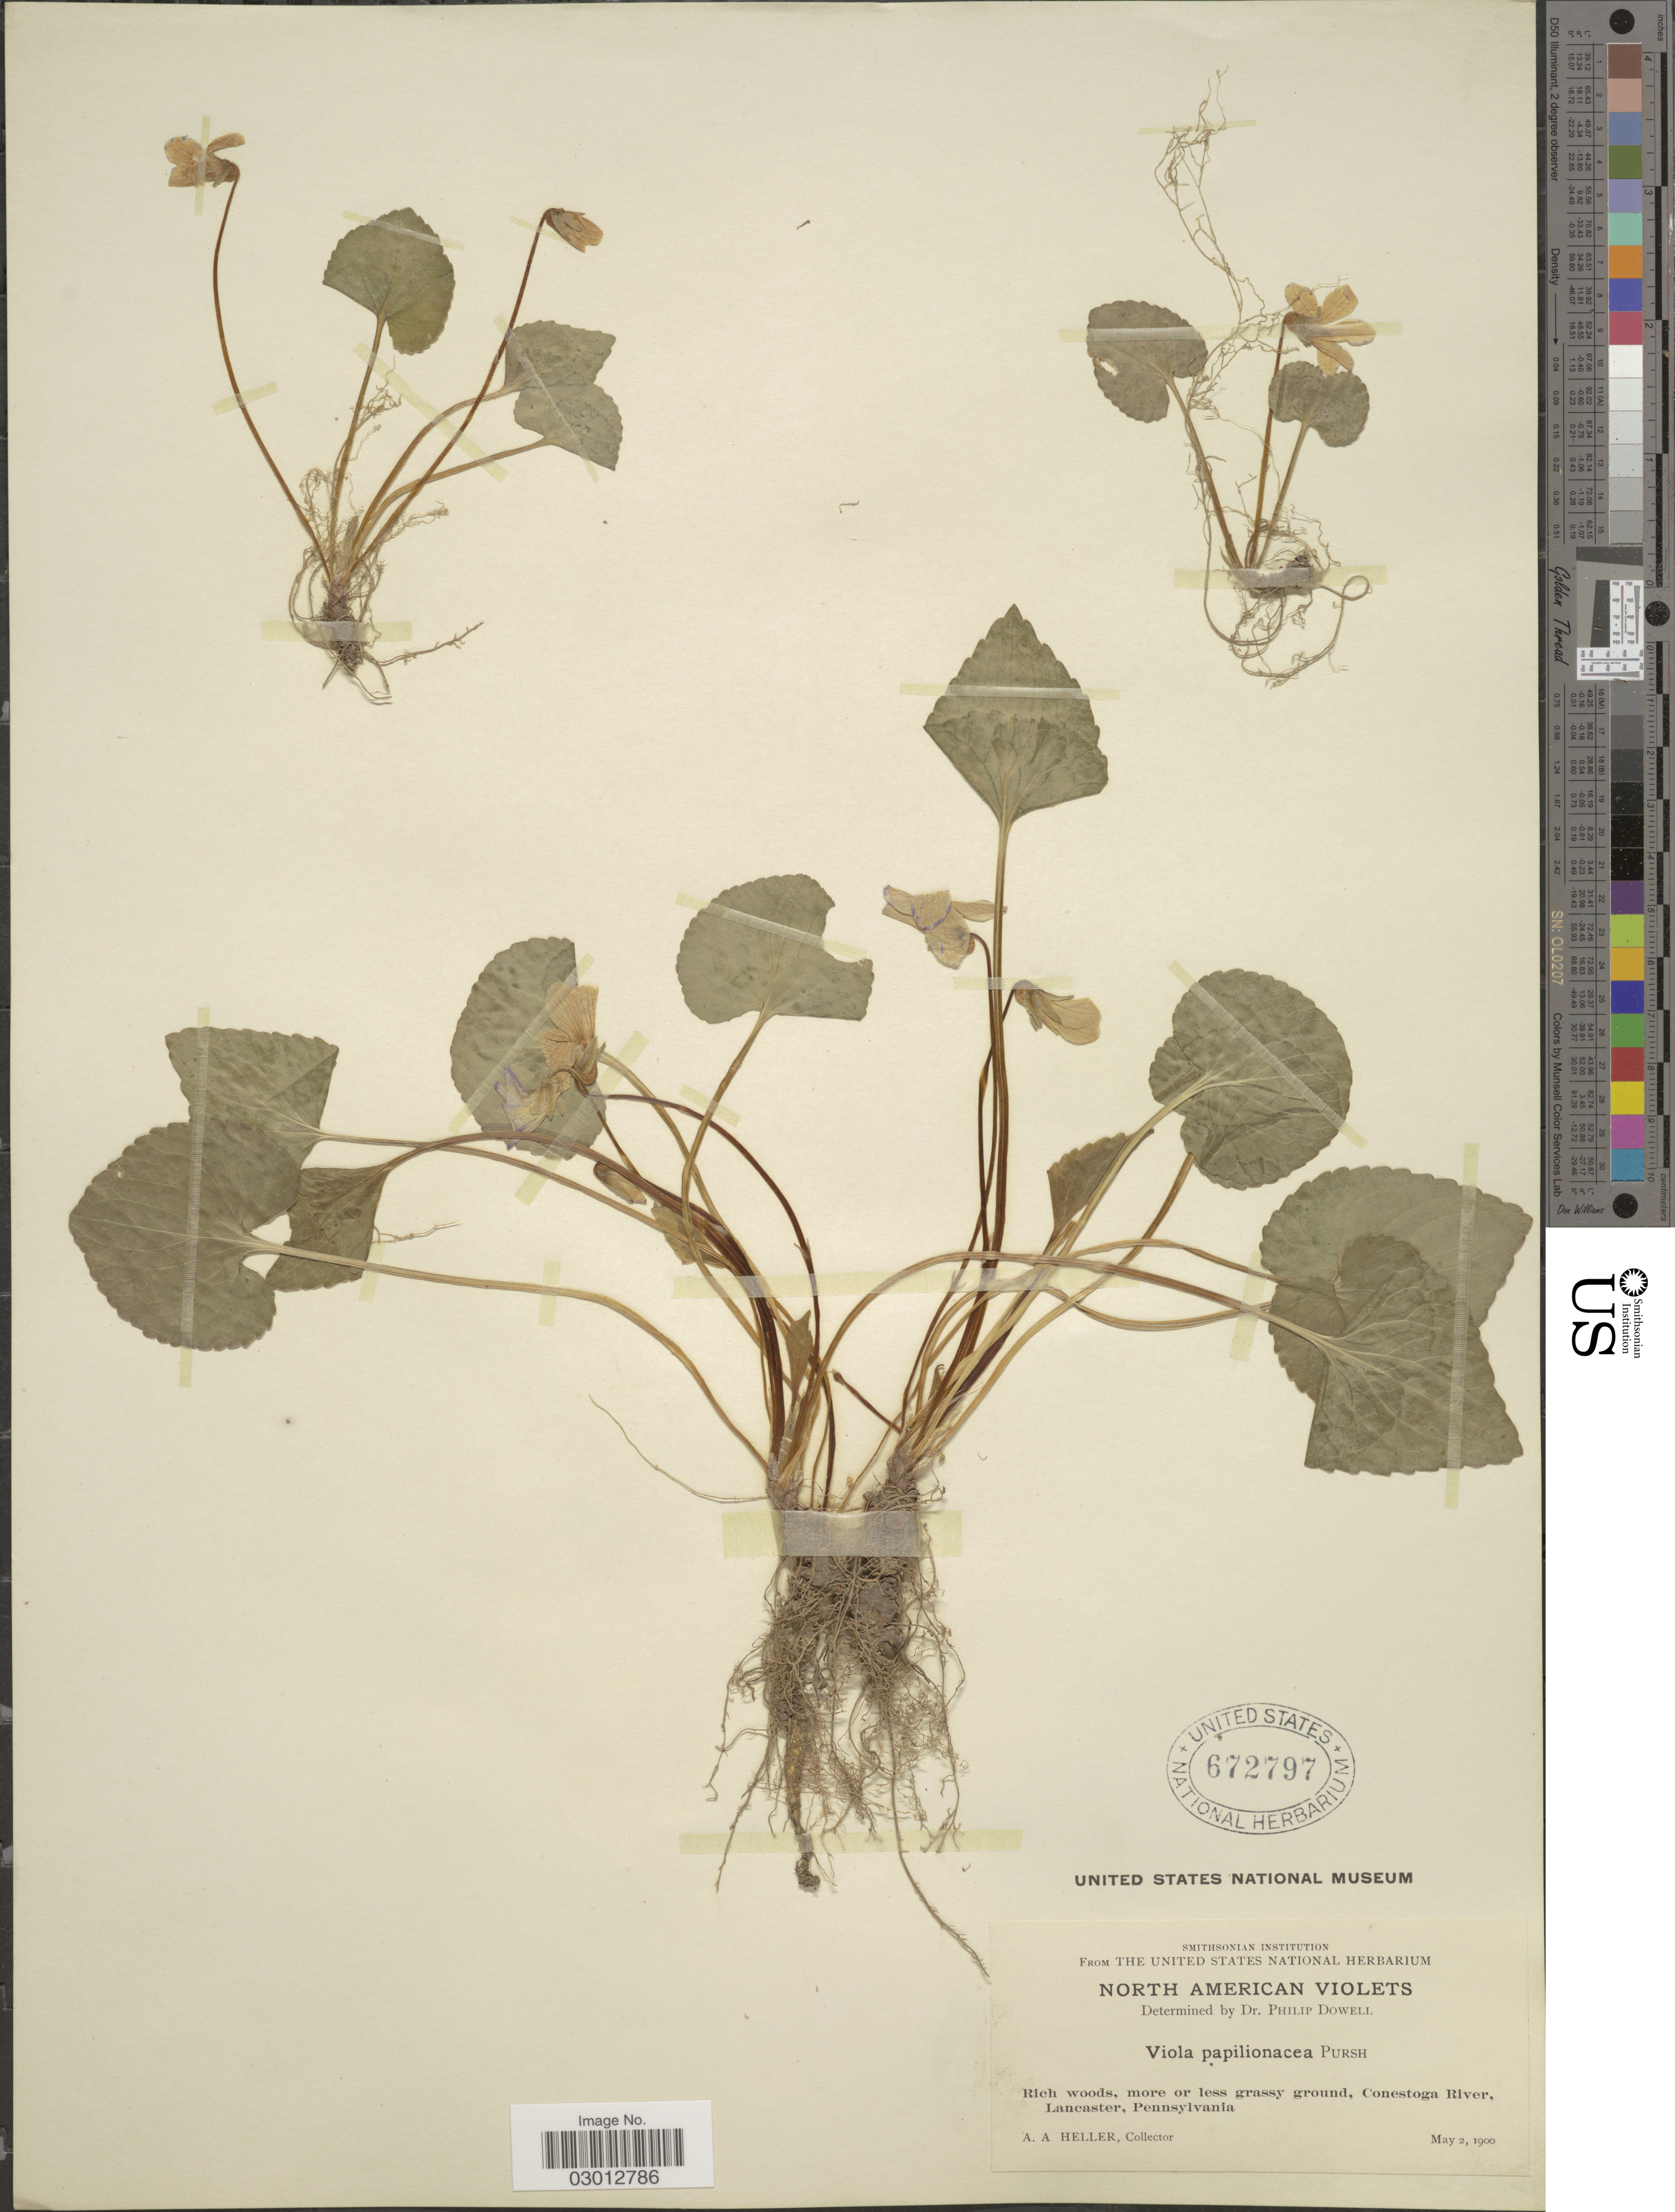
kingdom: Plantae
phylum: Tracheophyta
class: Magnoliopsida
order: Malpighiales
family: Violaceae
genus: Viola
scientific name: Viola papilionacea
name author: Pursh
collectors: A. A. Heller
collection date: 1900-05-02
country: United States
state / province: Pennsylvania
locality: Conestoga River, Lancaster.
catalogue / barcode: US 672797